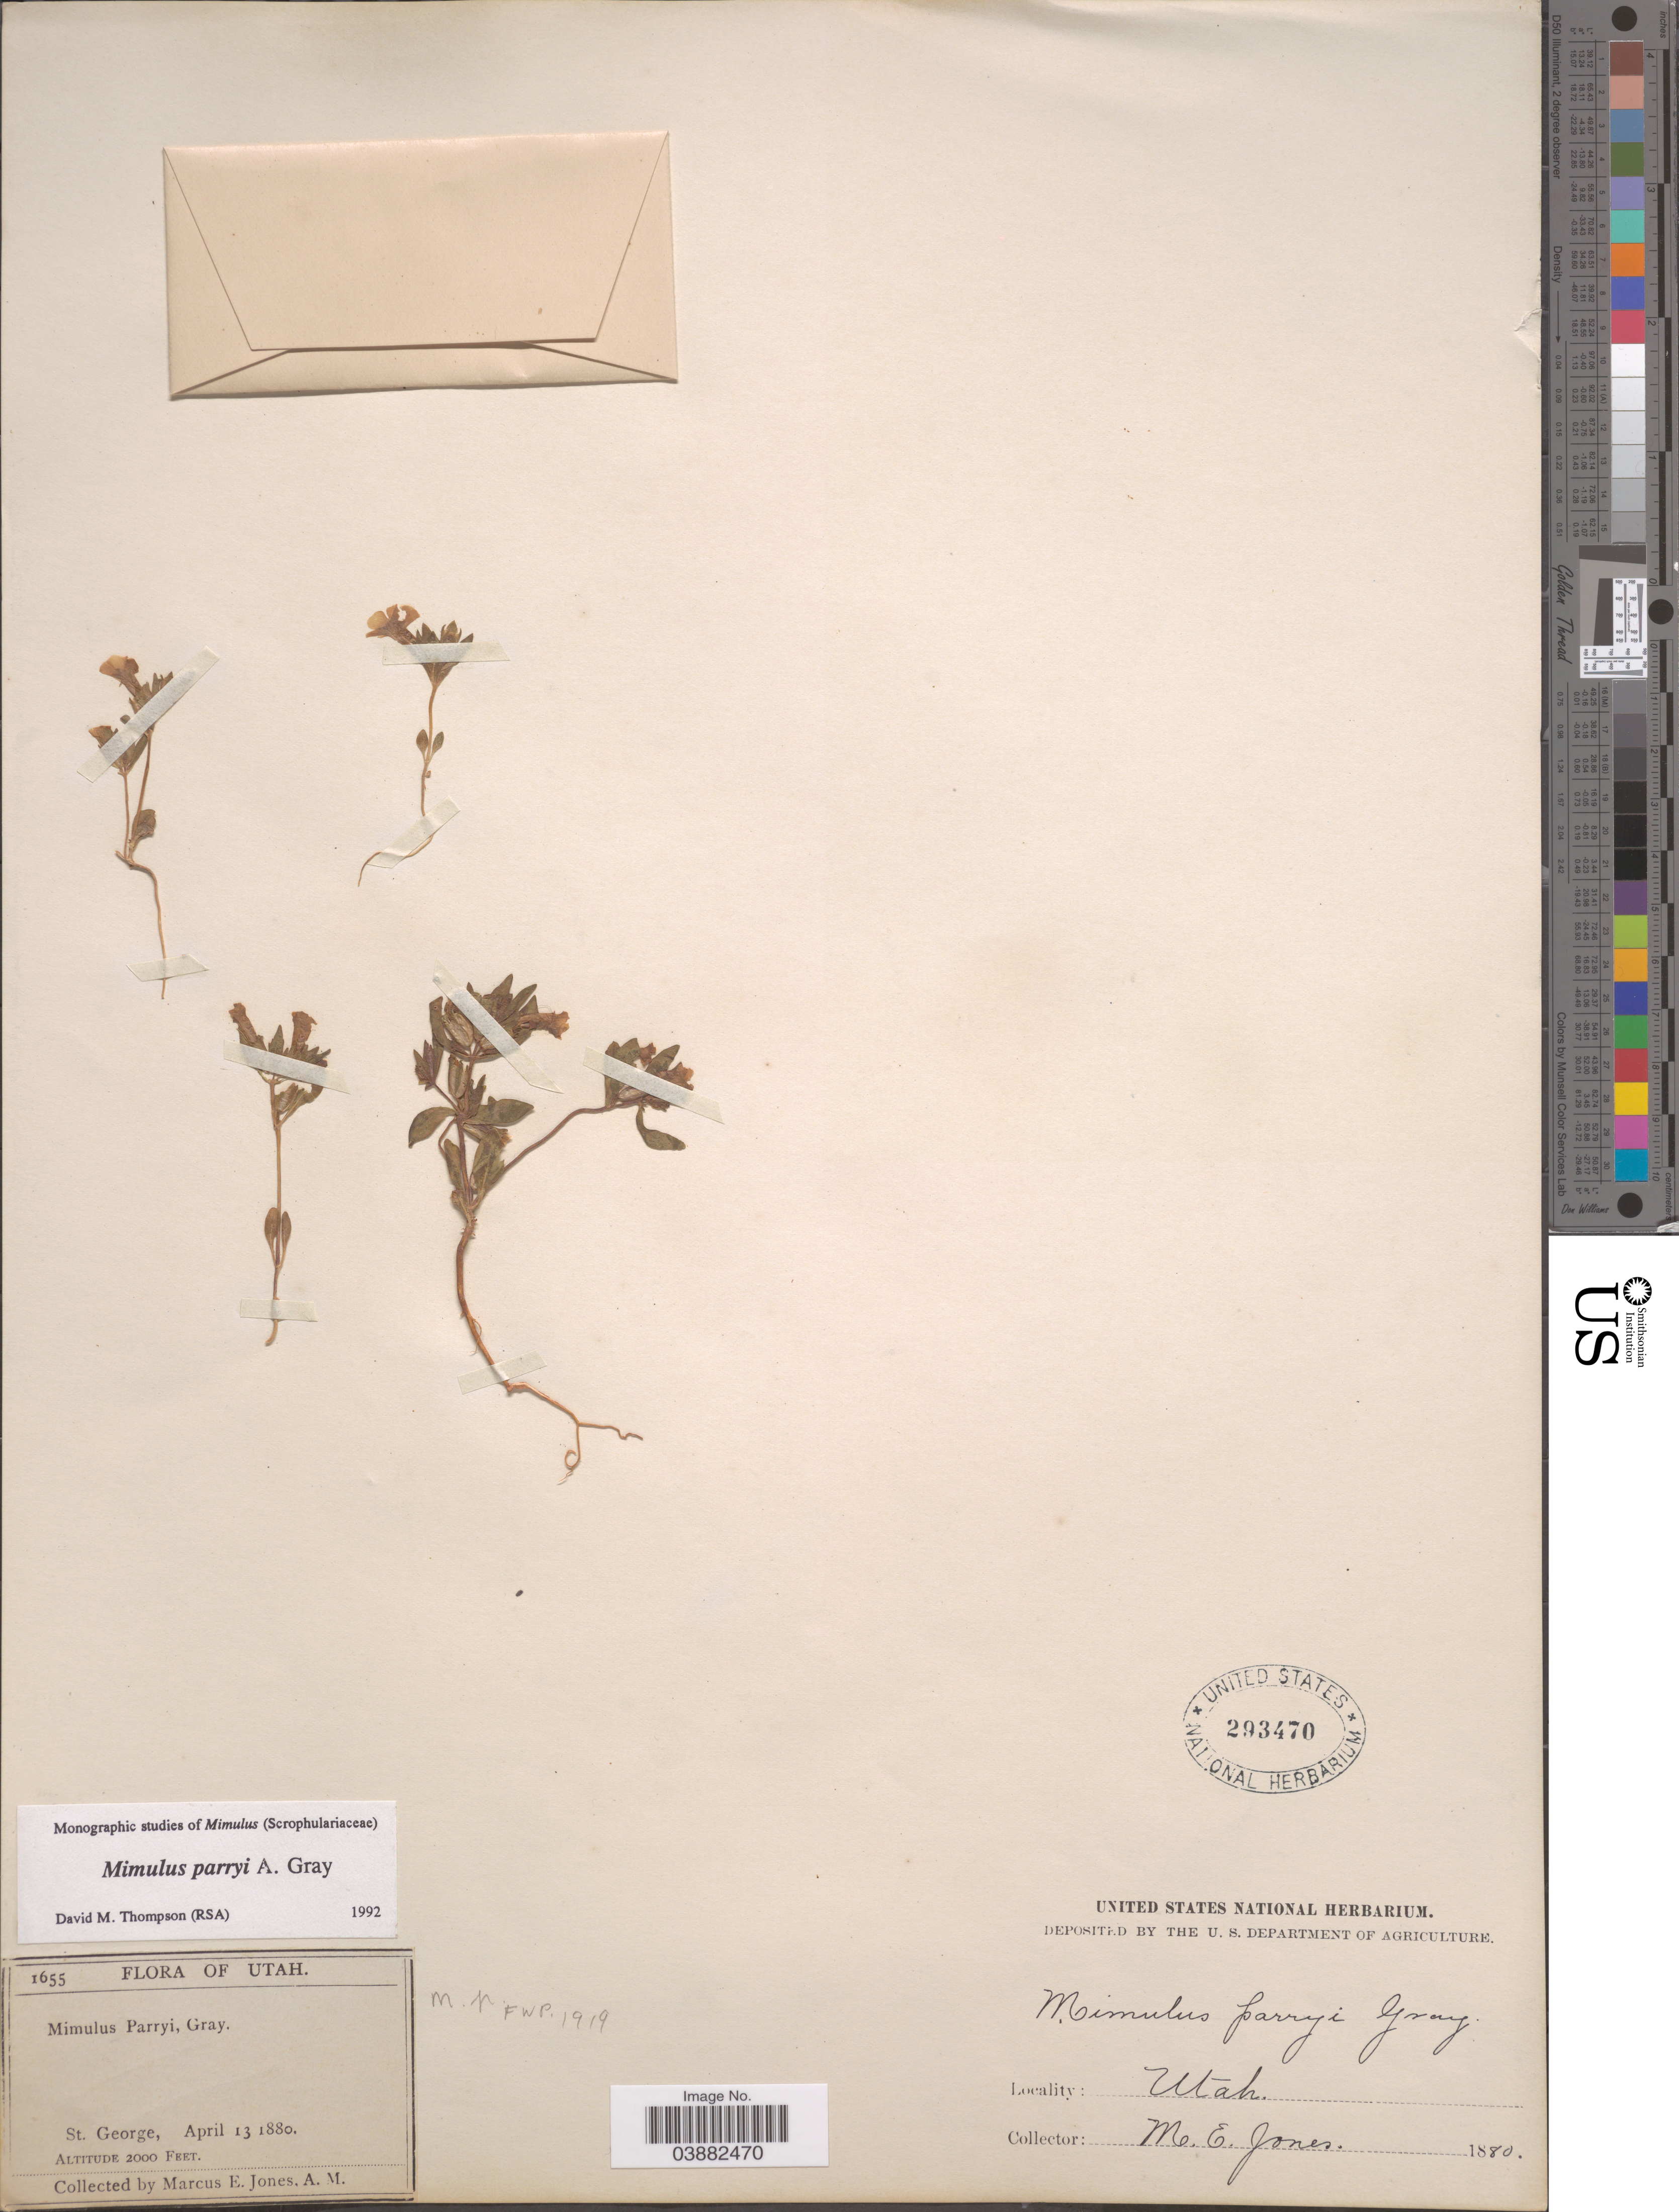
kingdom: Plantae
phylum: Tracheophyta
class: Magnoliopsida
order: Lamiales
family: Phrymaceae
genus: Mimulus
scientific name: Mimulus parryi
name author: A. Gray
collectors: M. E. Jones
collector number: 1655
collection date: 1880-04-13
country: United States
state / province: Utah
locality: St. George.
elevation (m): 610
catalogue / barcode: US 293470